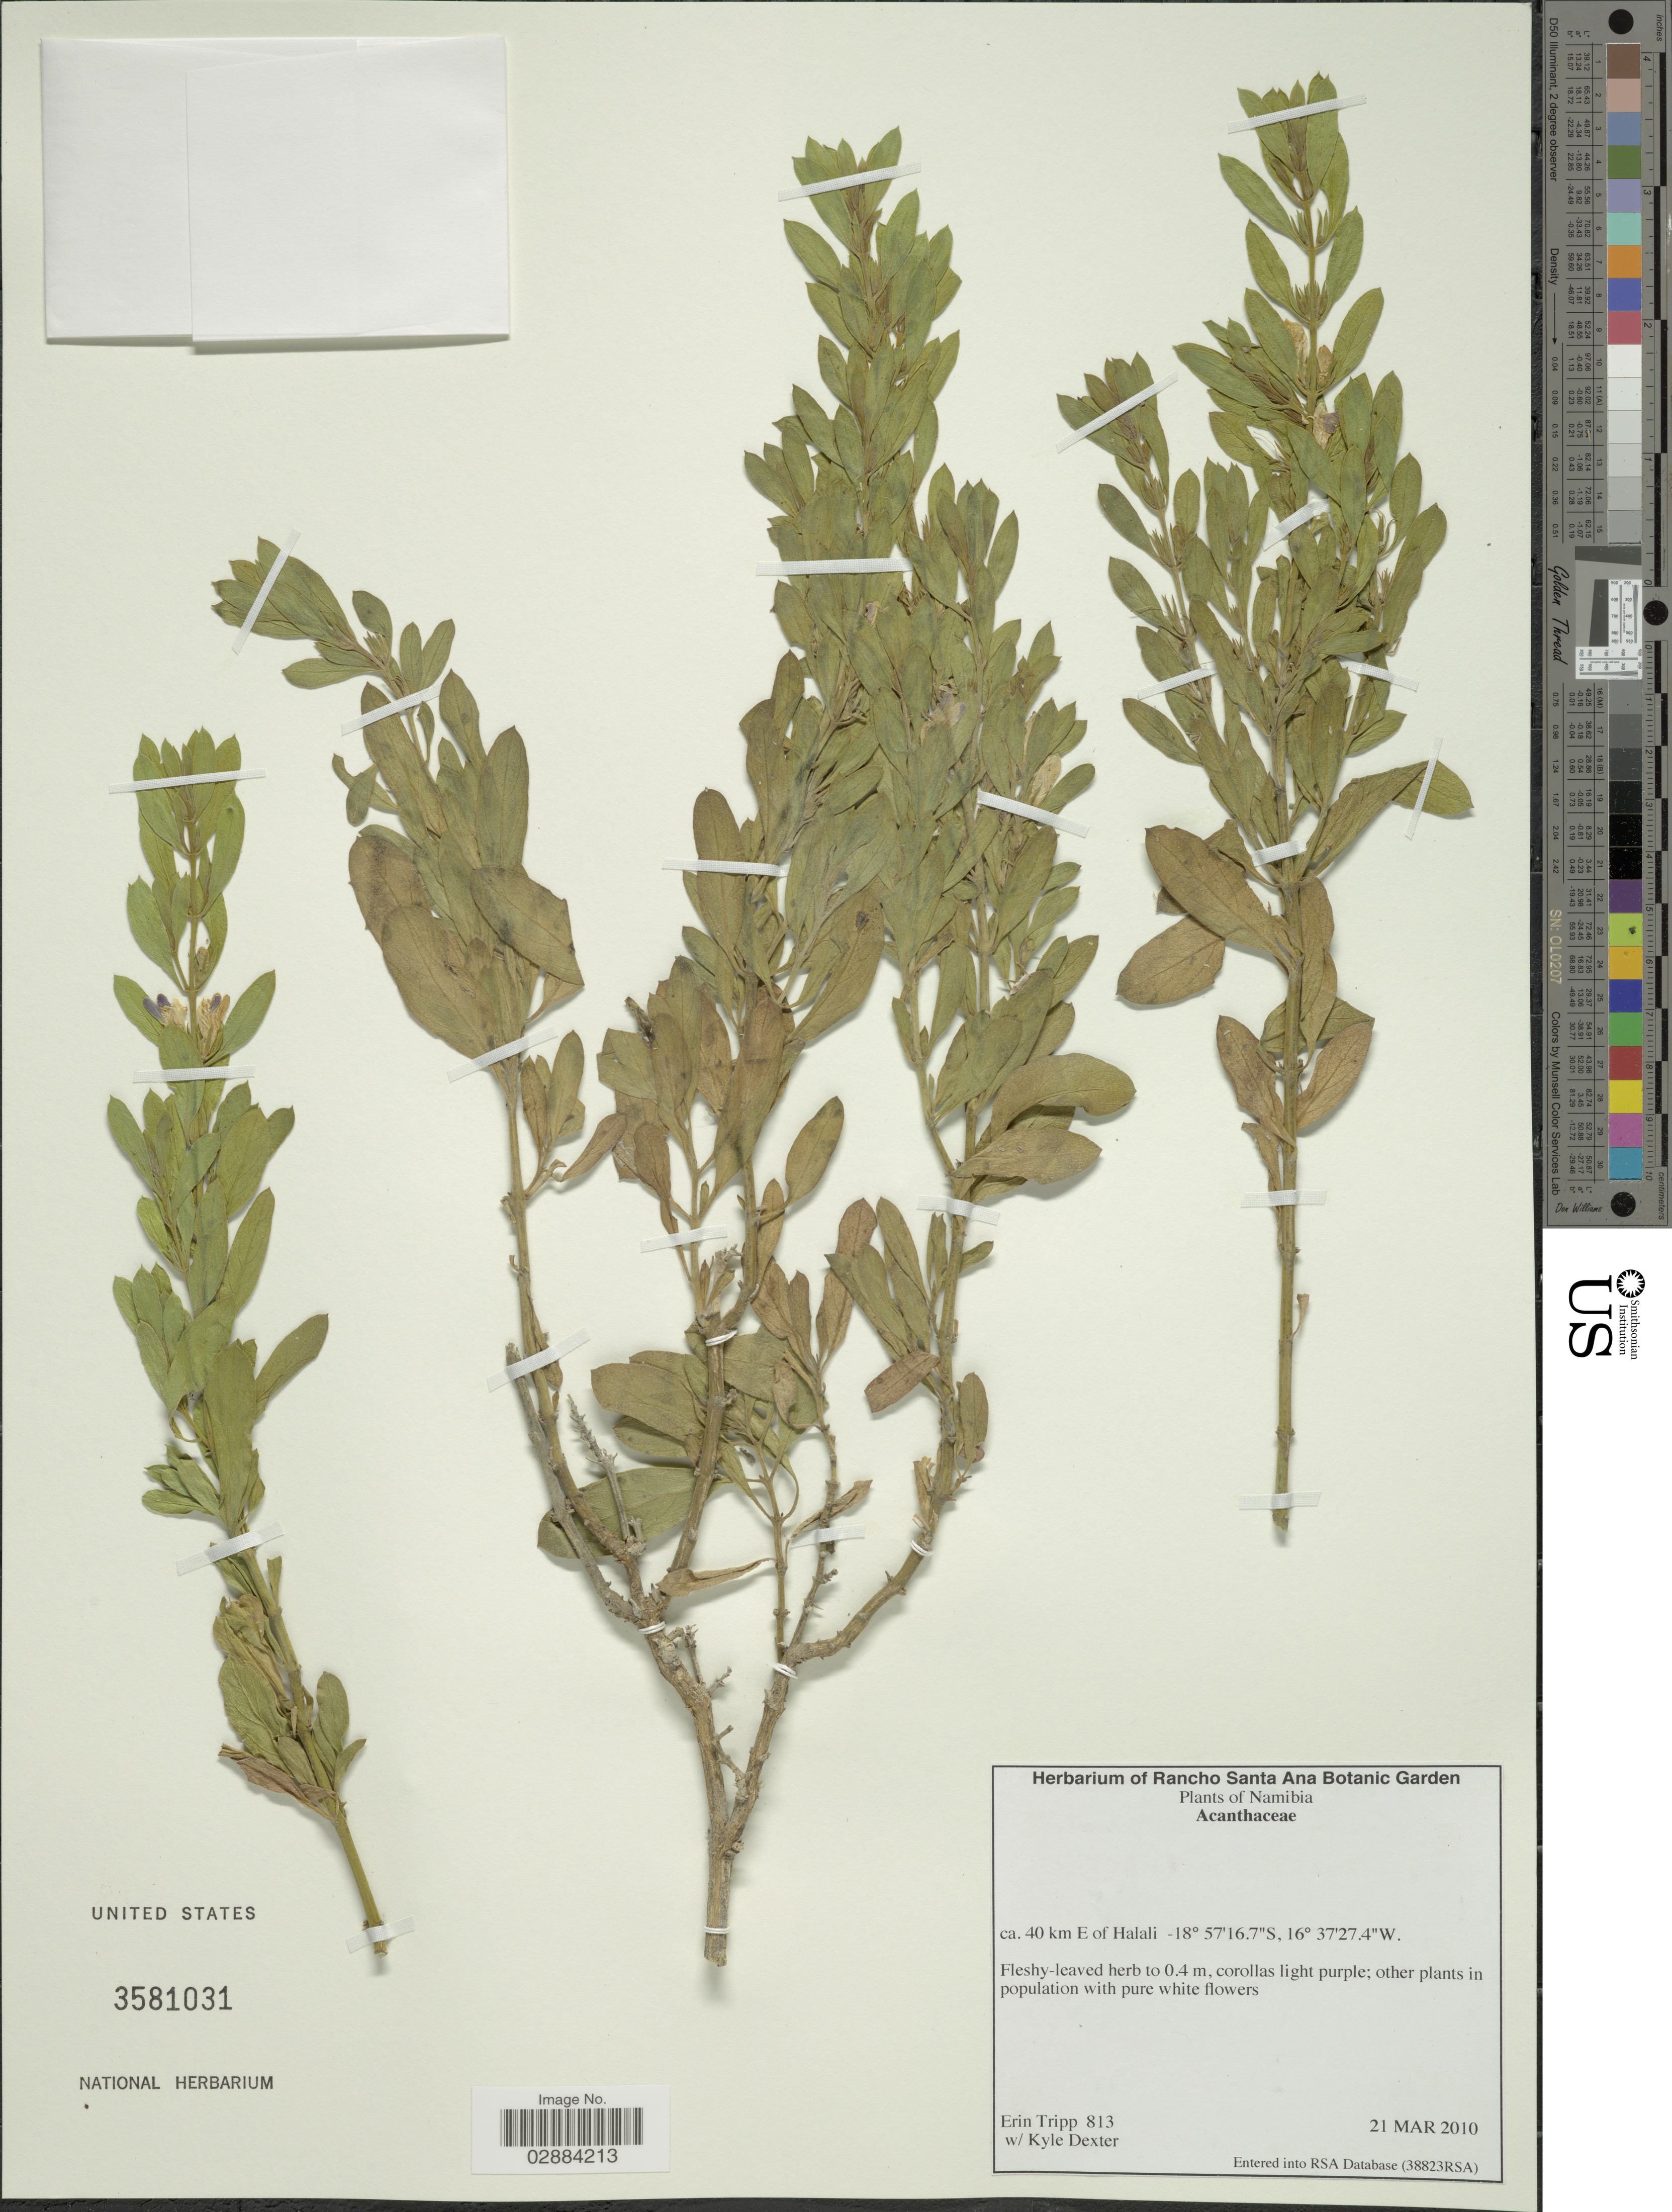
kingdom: Plantae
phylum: Tracheophyta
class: Magnoliopsida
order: Lamiales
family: Acanthaceae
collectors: E. Tripp & K. Dexter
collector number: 813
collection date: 2010-03-21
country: Namibia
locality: Ca. 40 km E of Halali.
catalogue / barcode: US 3581031